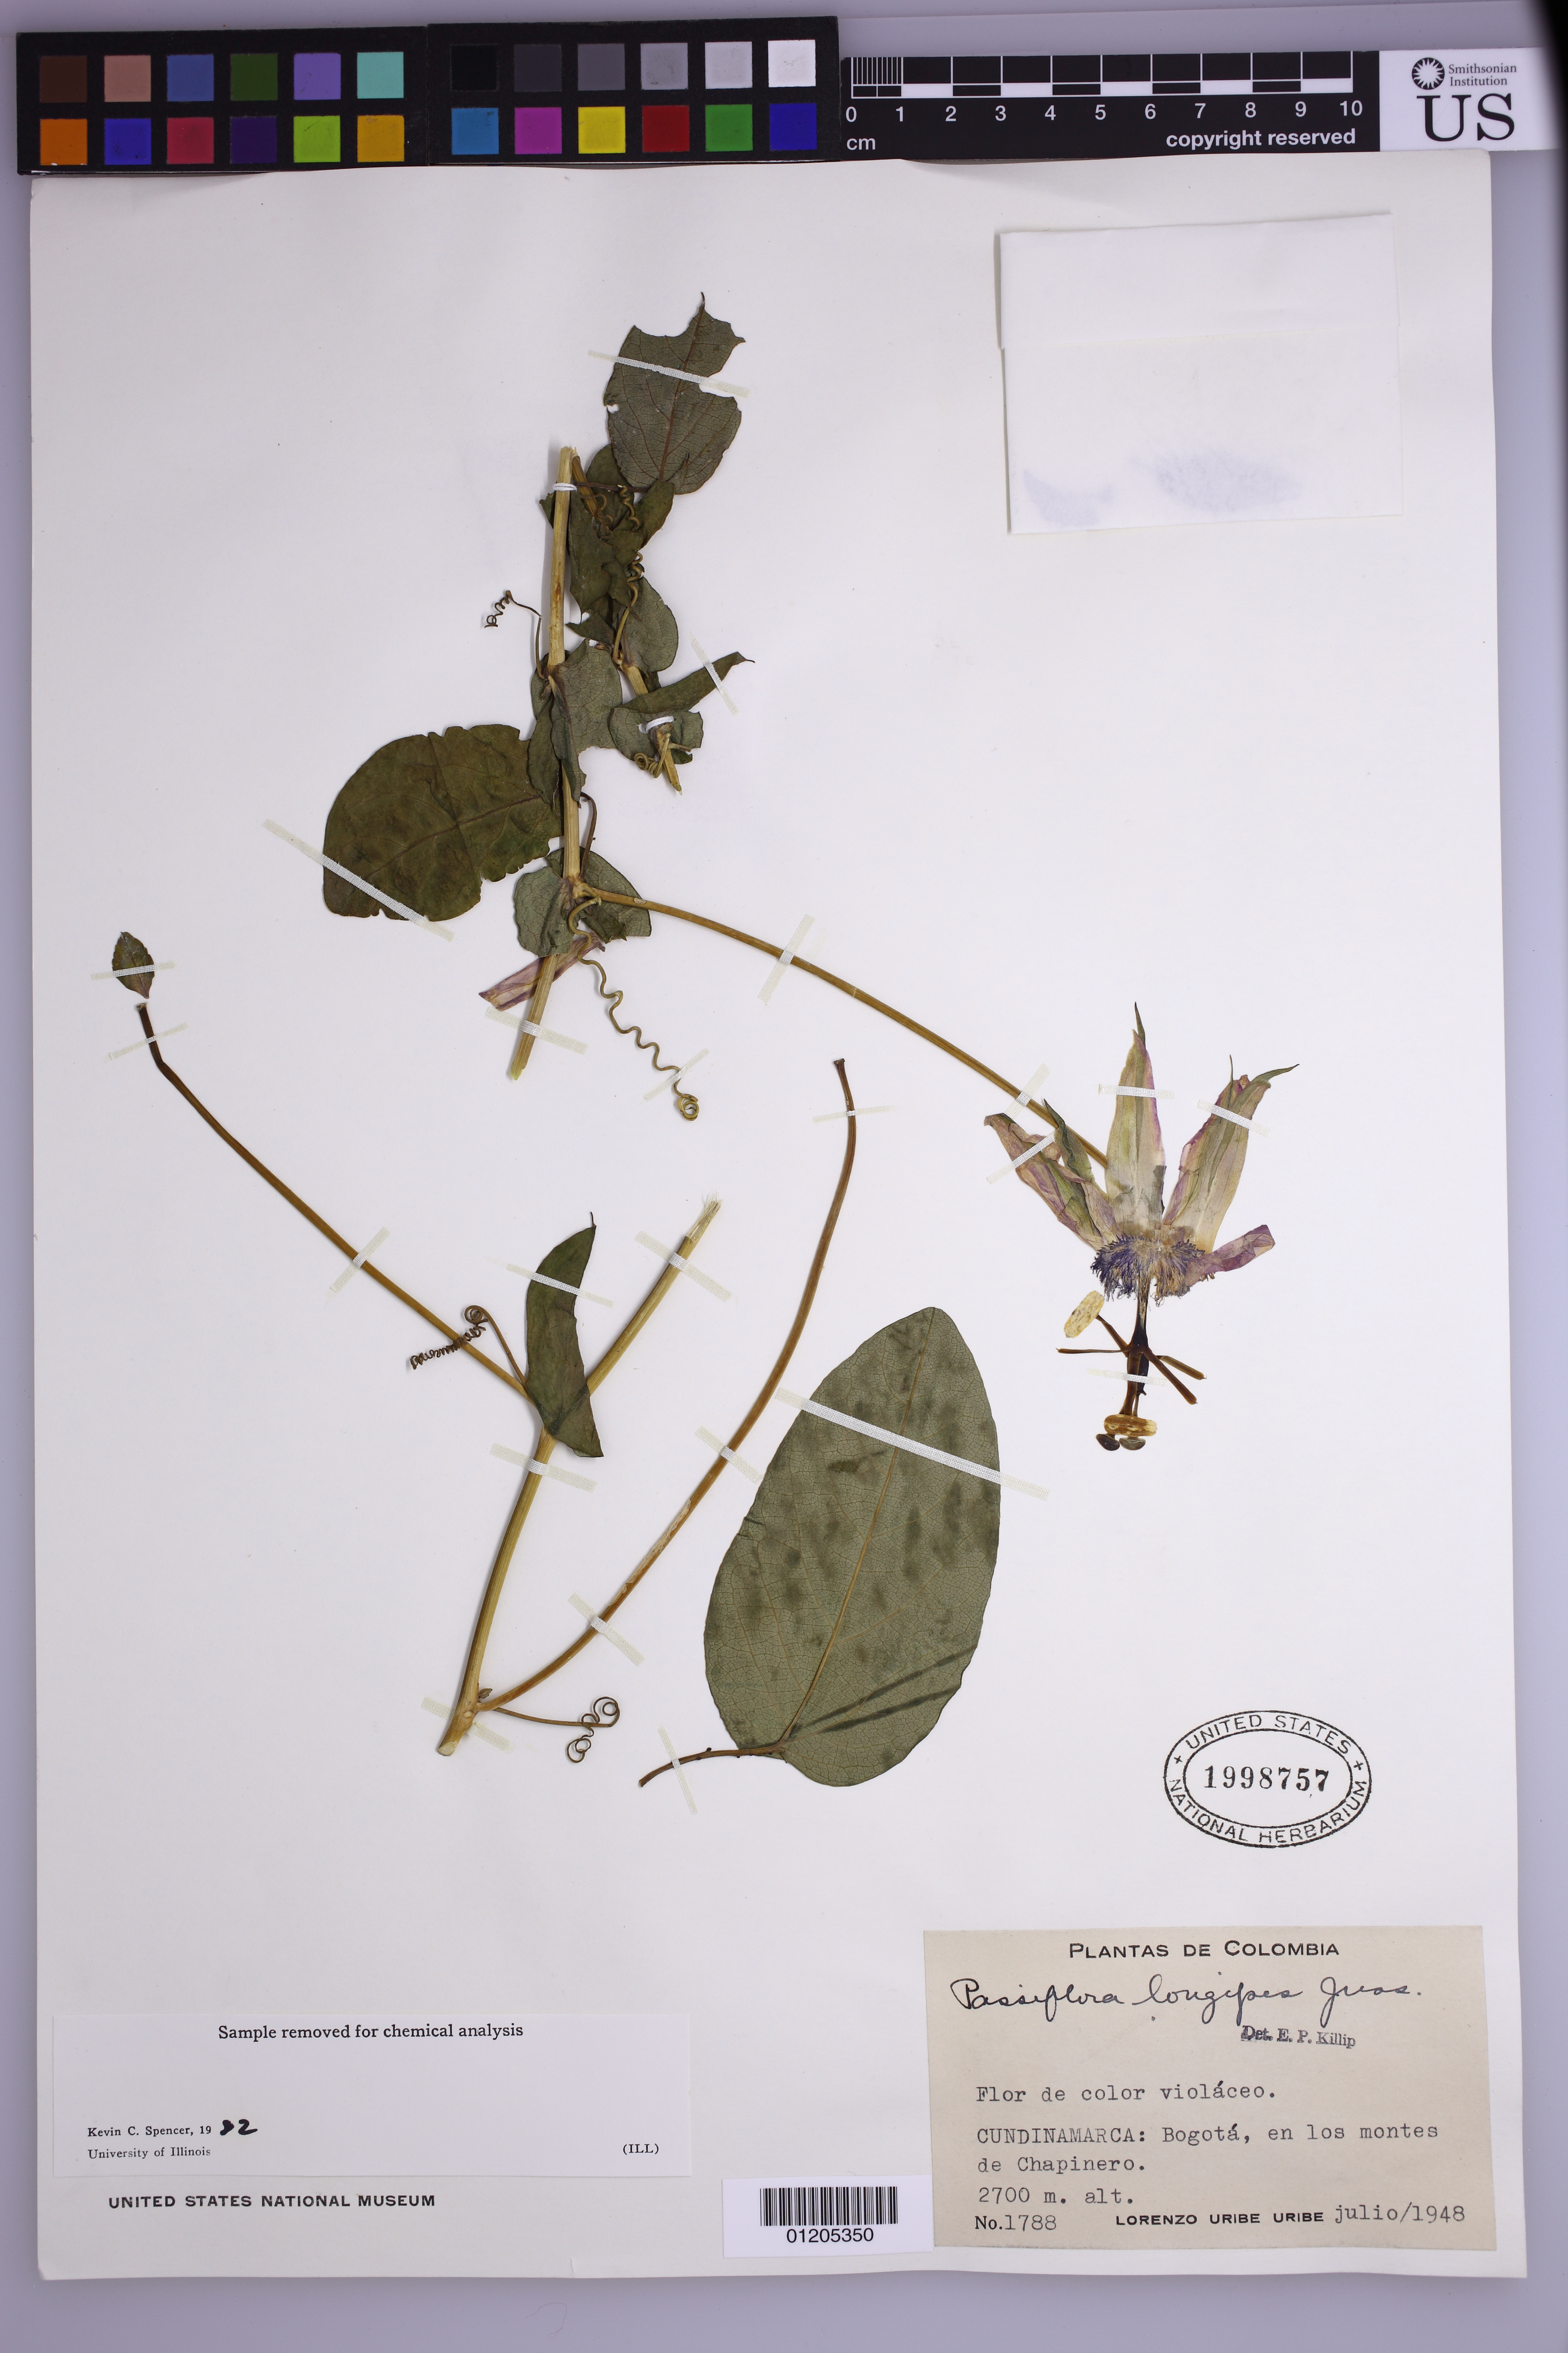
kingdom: Plantae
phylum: Tracheophyta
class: Magnoliopsida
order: Malpighiales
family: Passifloraceae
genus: Passiflora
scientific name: Passiflora longipes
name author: Juss.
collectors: L. Uribe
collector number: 1788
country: Colombia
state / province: Cundinamarca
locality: Bogota, en los montes de Chapinero.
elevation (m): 2700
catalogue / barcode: US 1998757